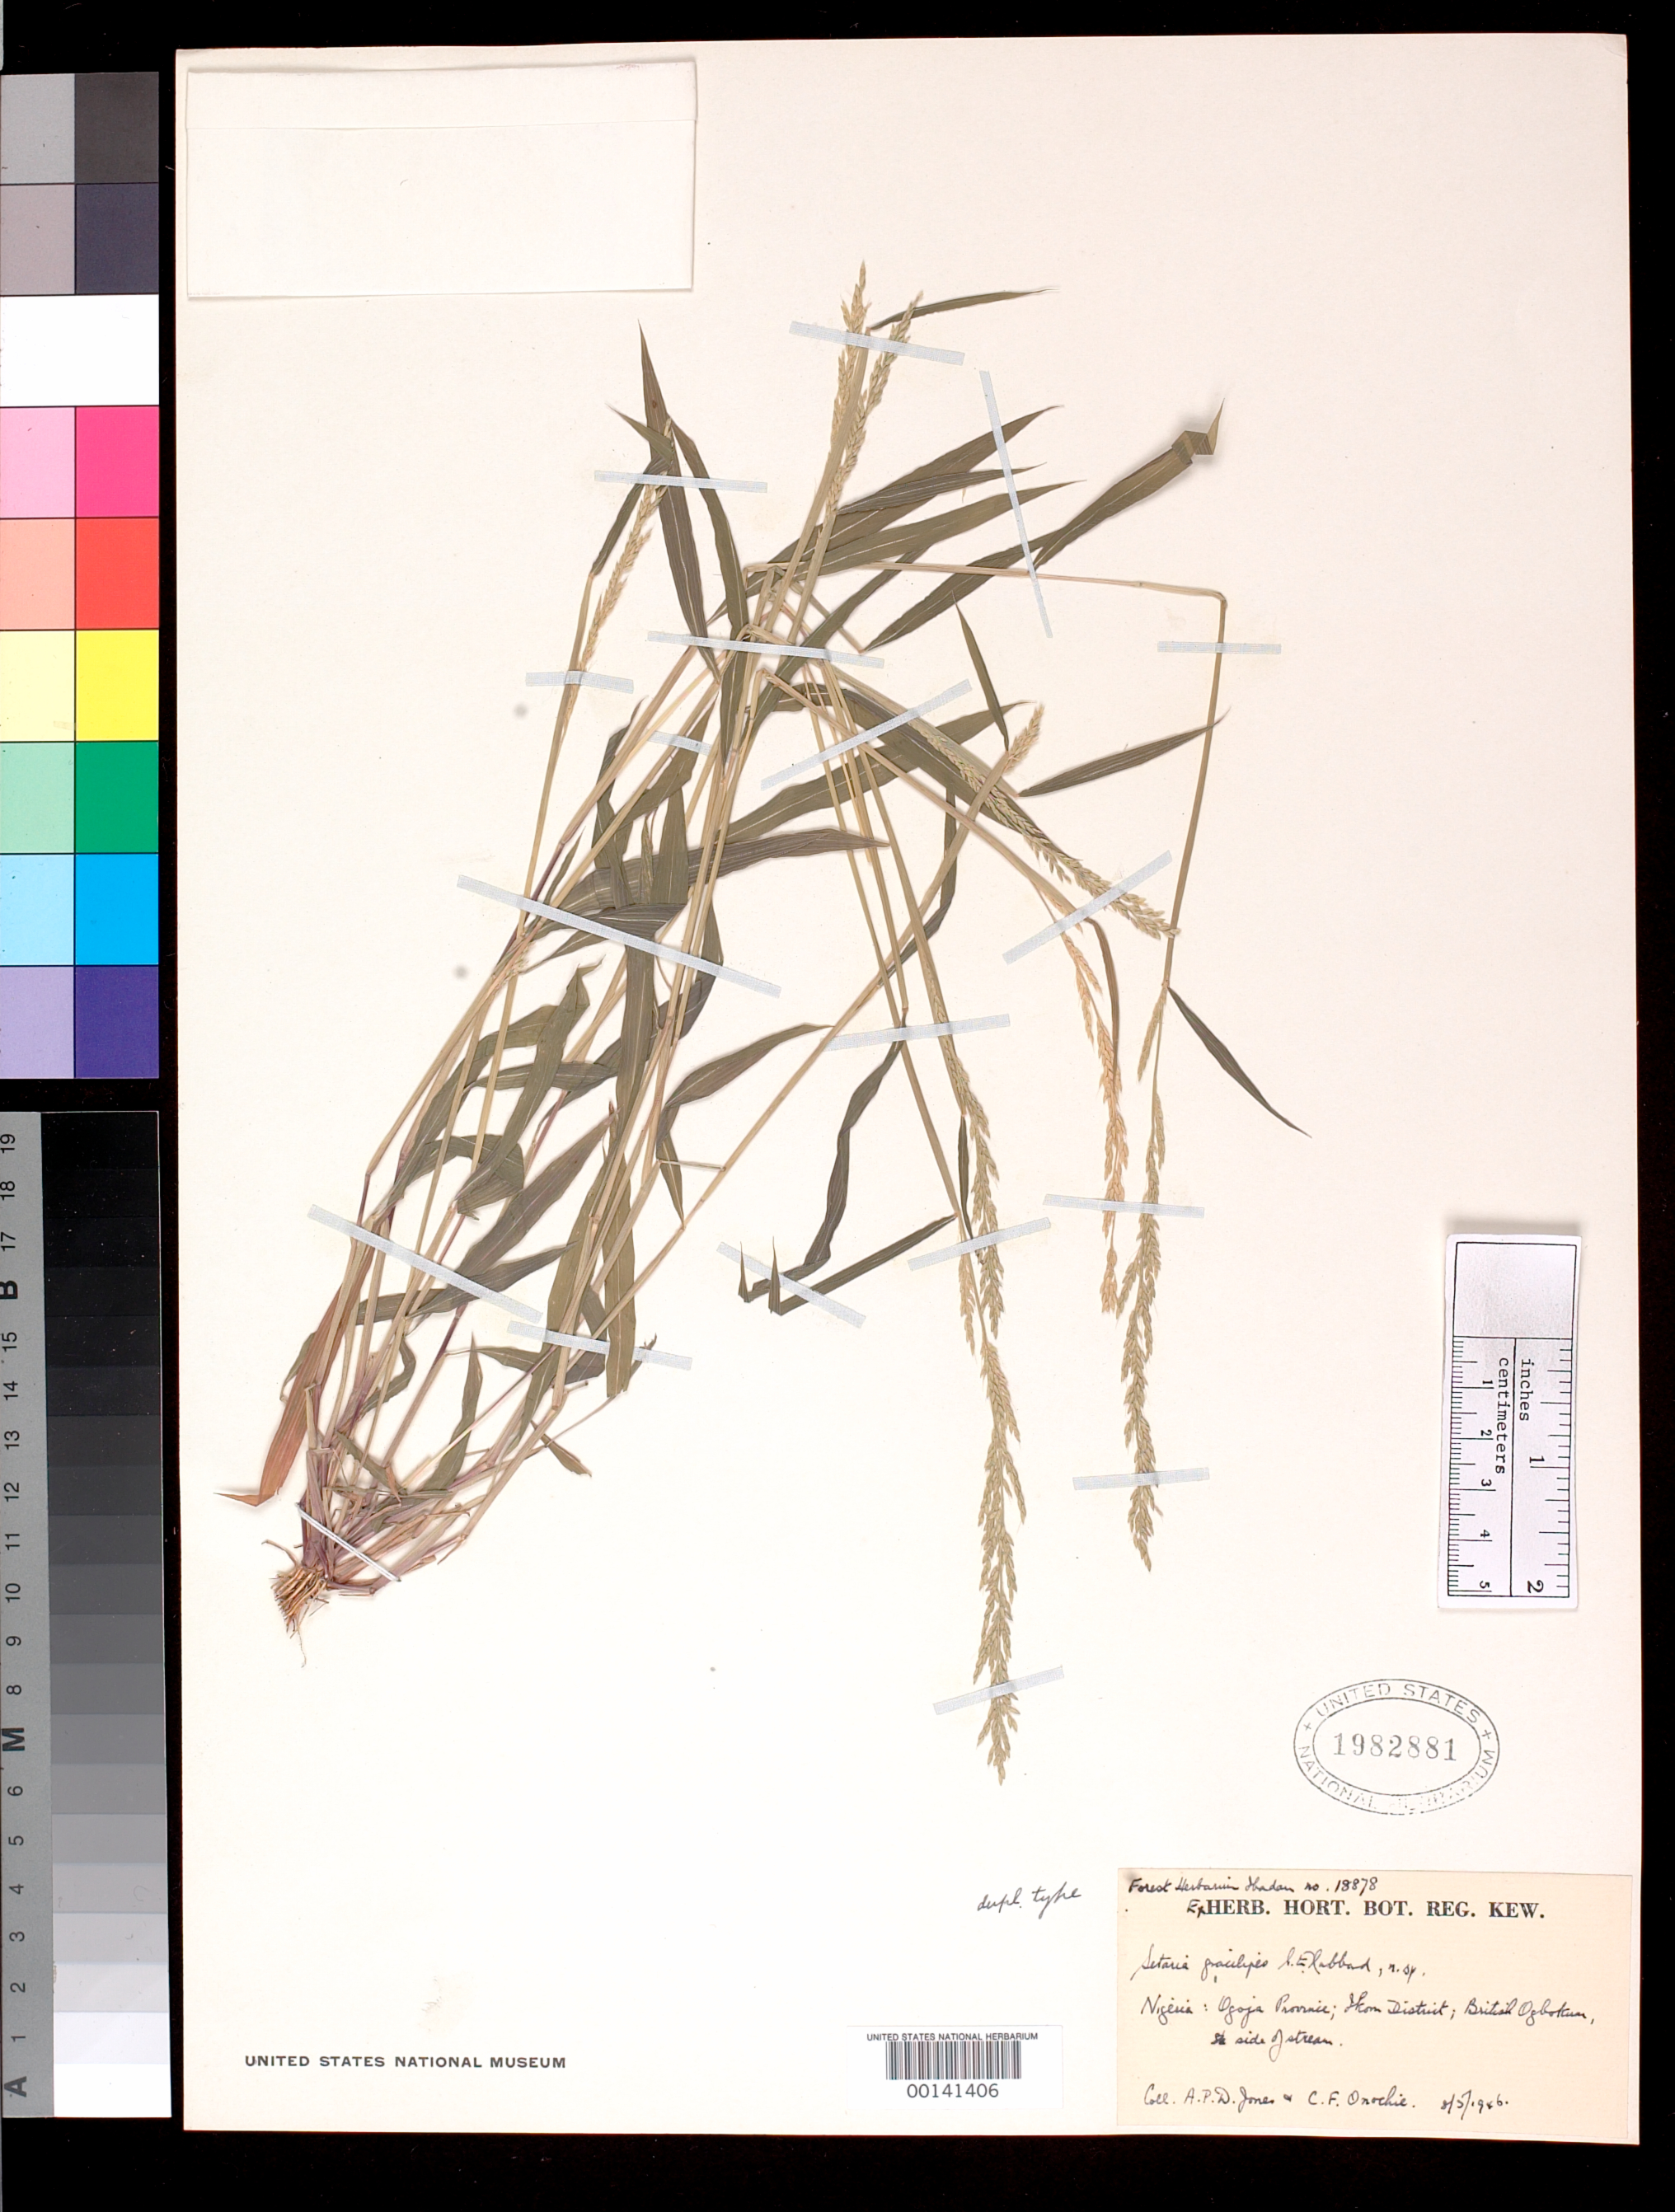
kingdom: Plantae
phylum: Tracheophyta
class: Liliopsida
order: Poales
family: Poaceae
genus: Setaria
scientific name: Setaria gracilipes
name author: C.E. Hubb.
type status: Isotype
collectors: A. P. Jones & C. Onochie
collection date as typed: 08 May 1946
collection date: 1946-05-08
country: Nigeria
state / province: Cross River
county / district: Ikom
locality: British Ogbokum.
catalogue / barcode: US 1982881